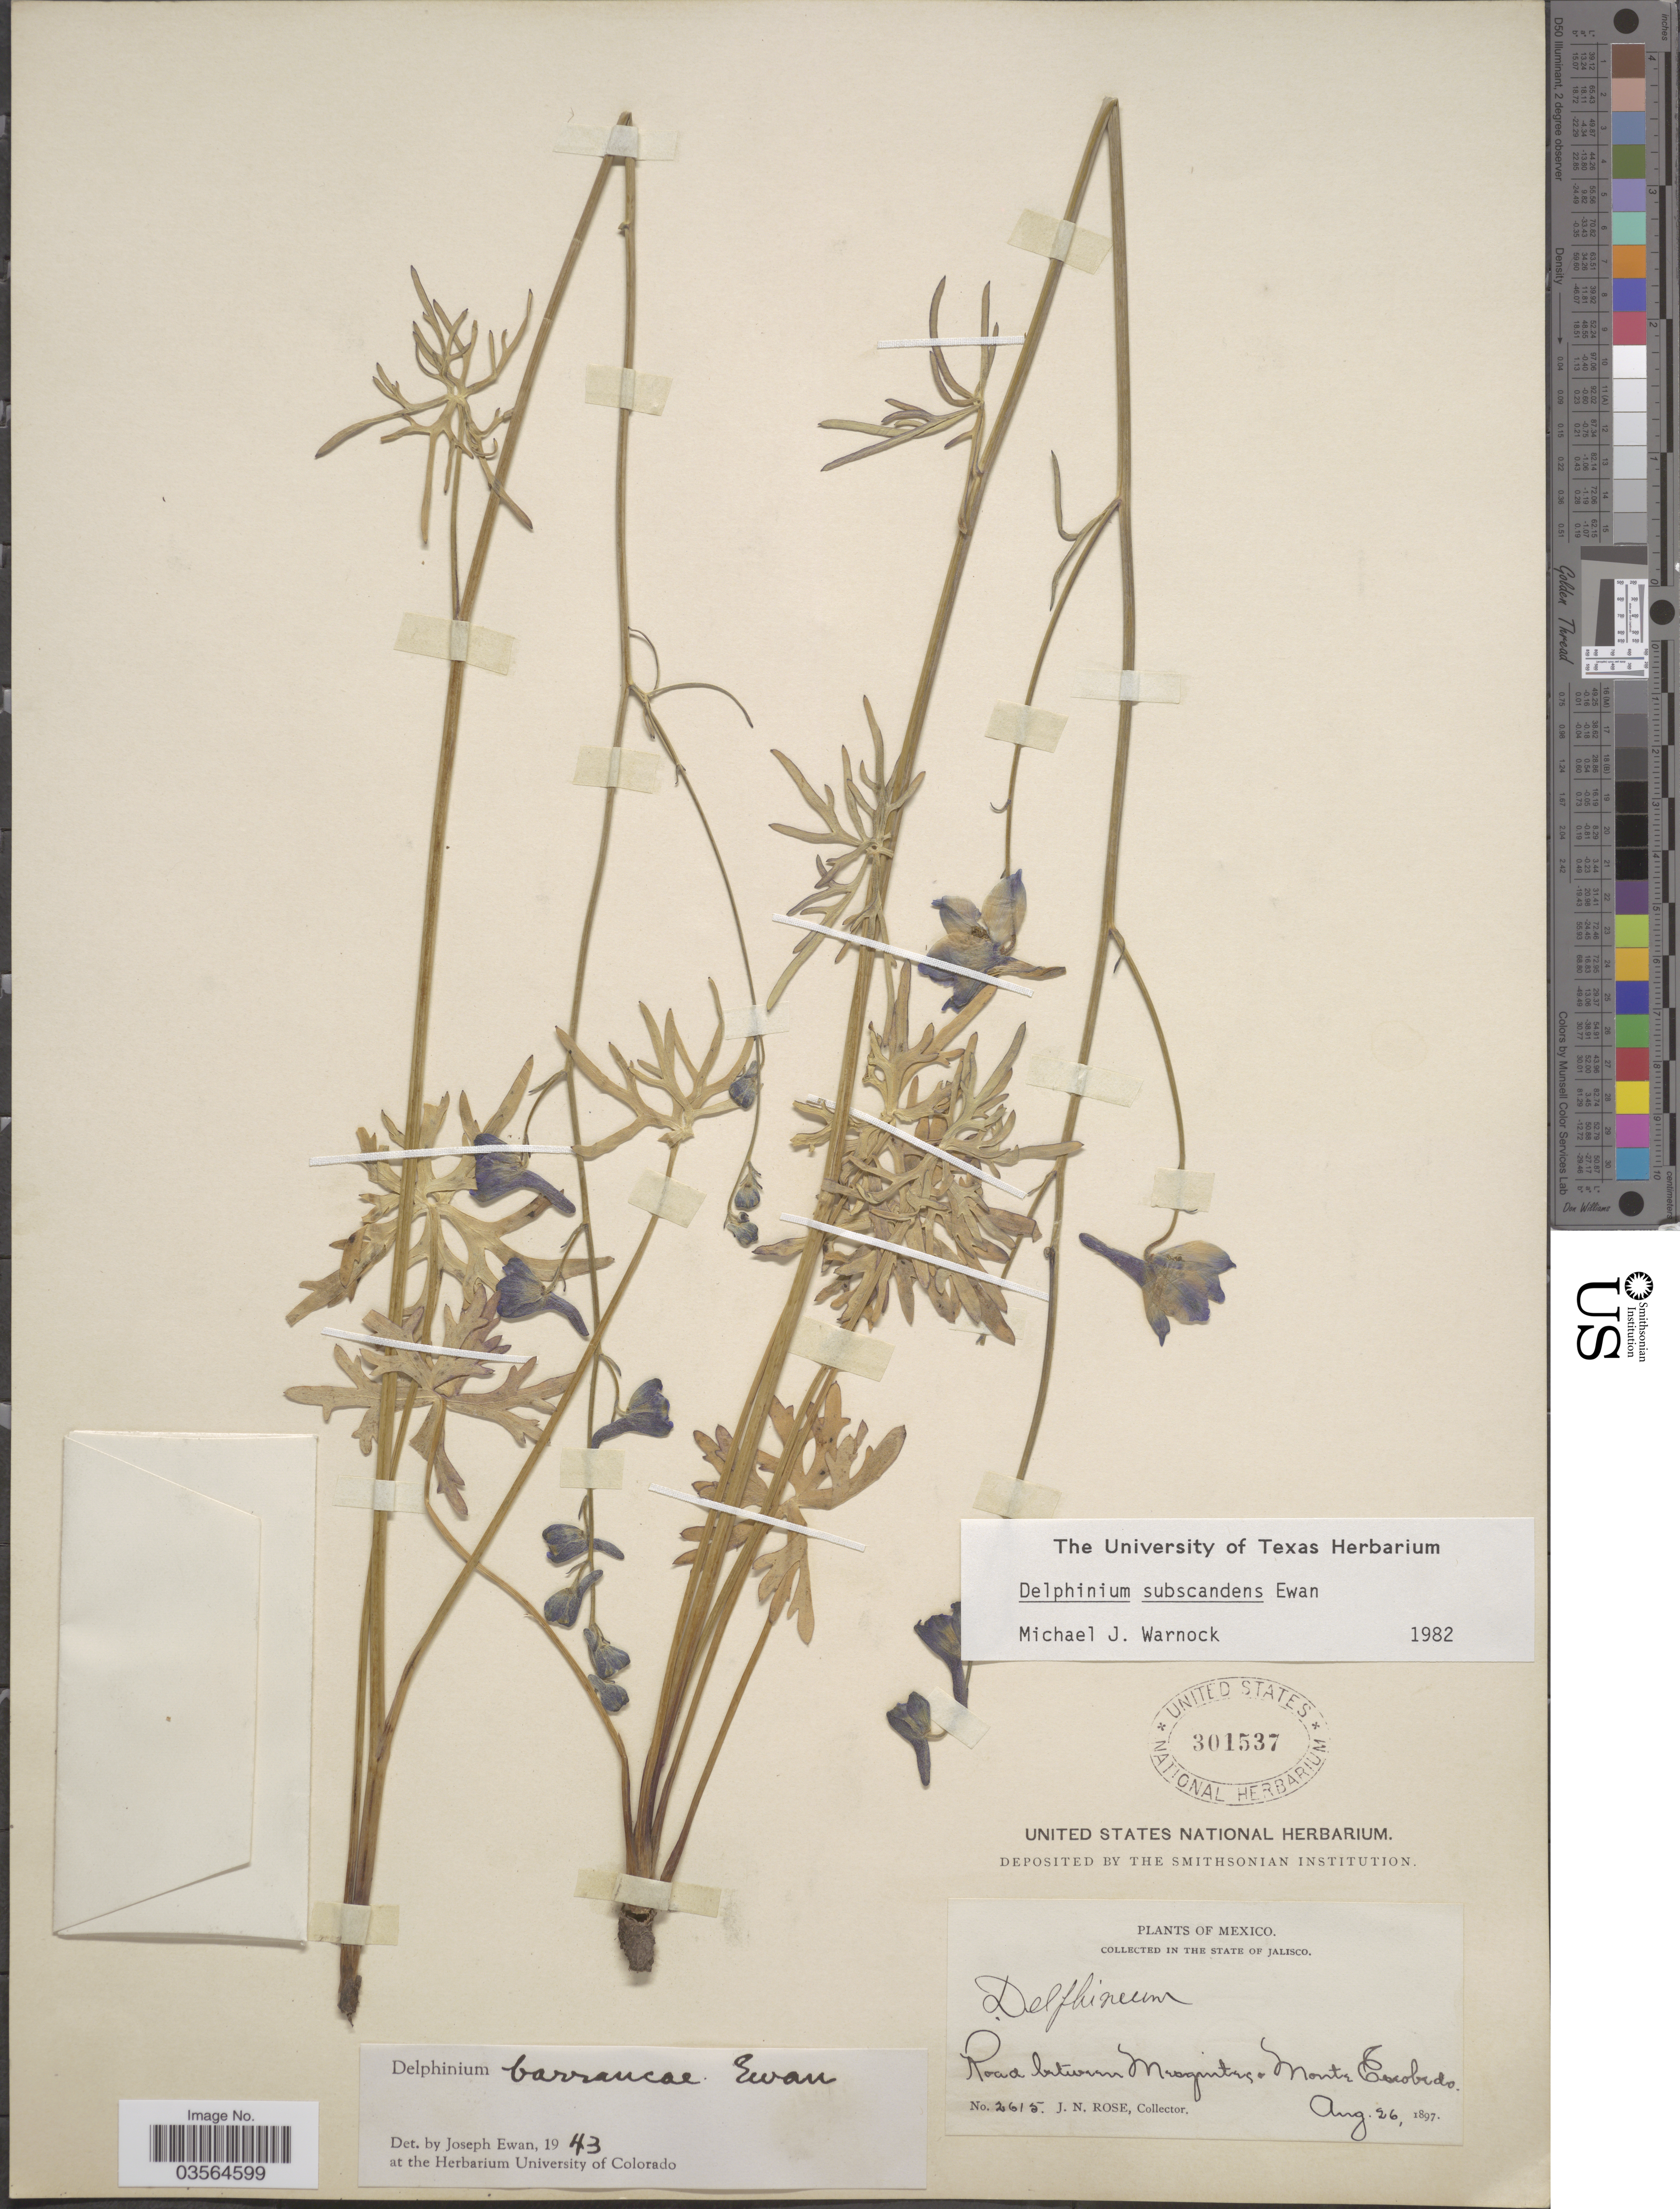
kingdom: Plantae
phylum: Tracheophyta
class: Magnoliopsida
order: Ranunculales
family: Ranunculaceae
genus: Delphinium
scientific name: Delphinium subscandens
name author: Ewan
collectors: J. N. Rose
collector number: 2615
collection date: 1897-08-26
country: Mexico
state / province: Jalisco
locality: Road between Mesquites & Monte Escobedo.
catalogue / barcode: US 301537